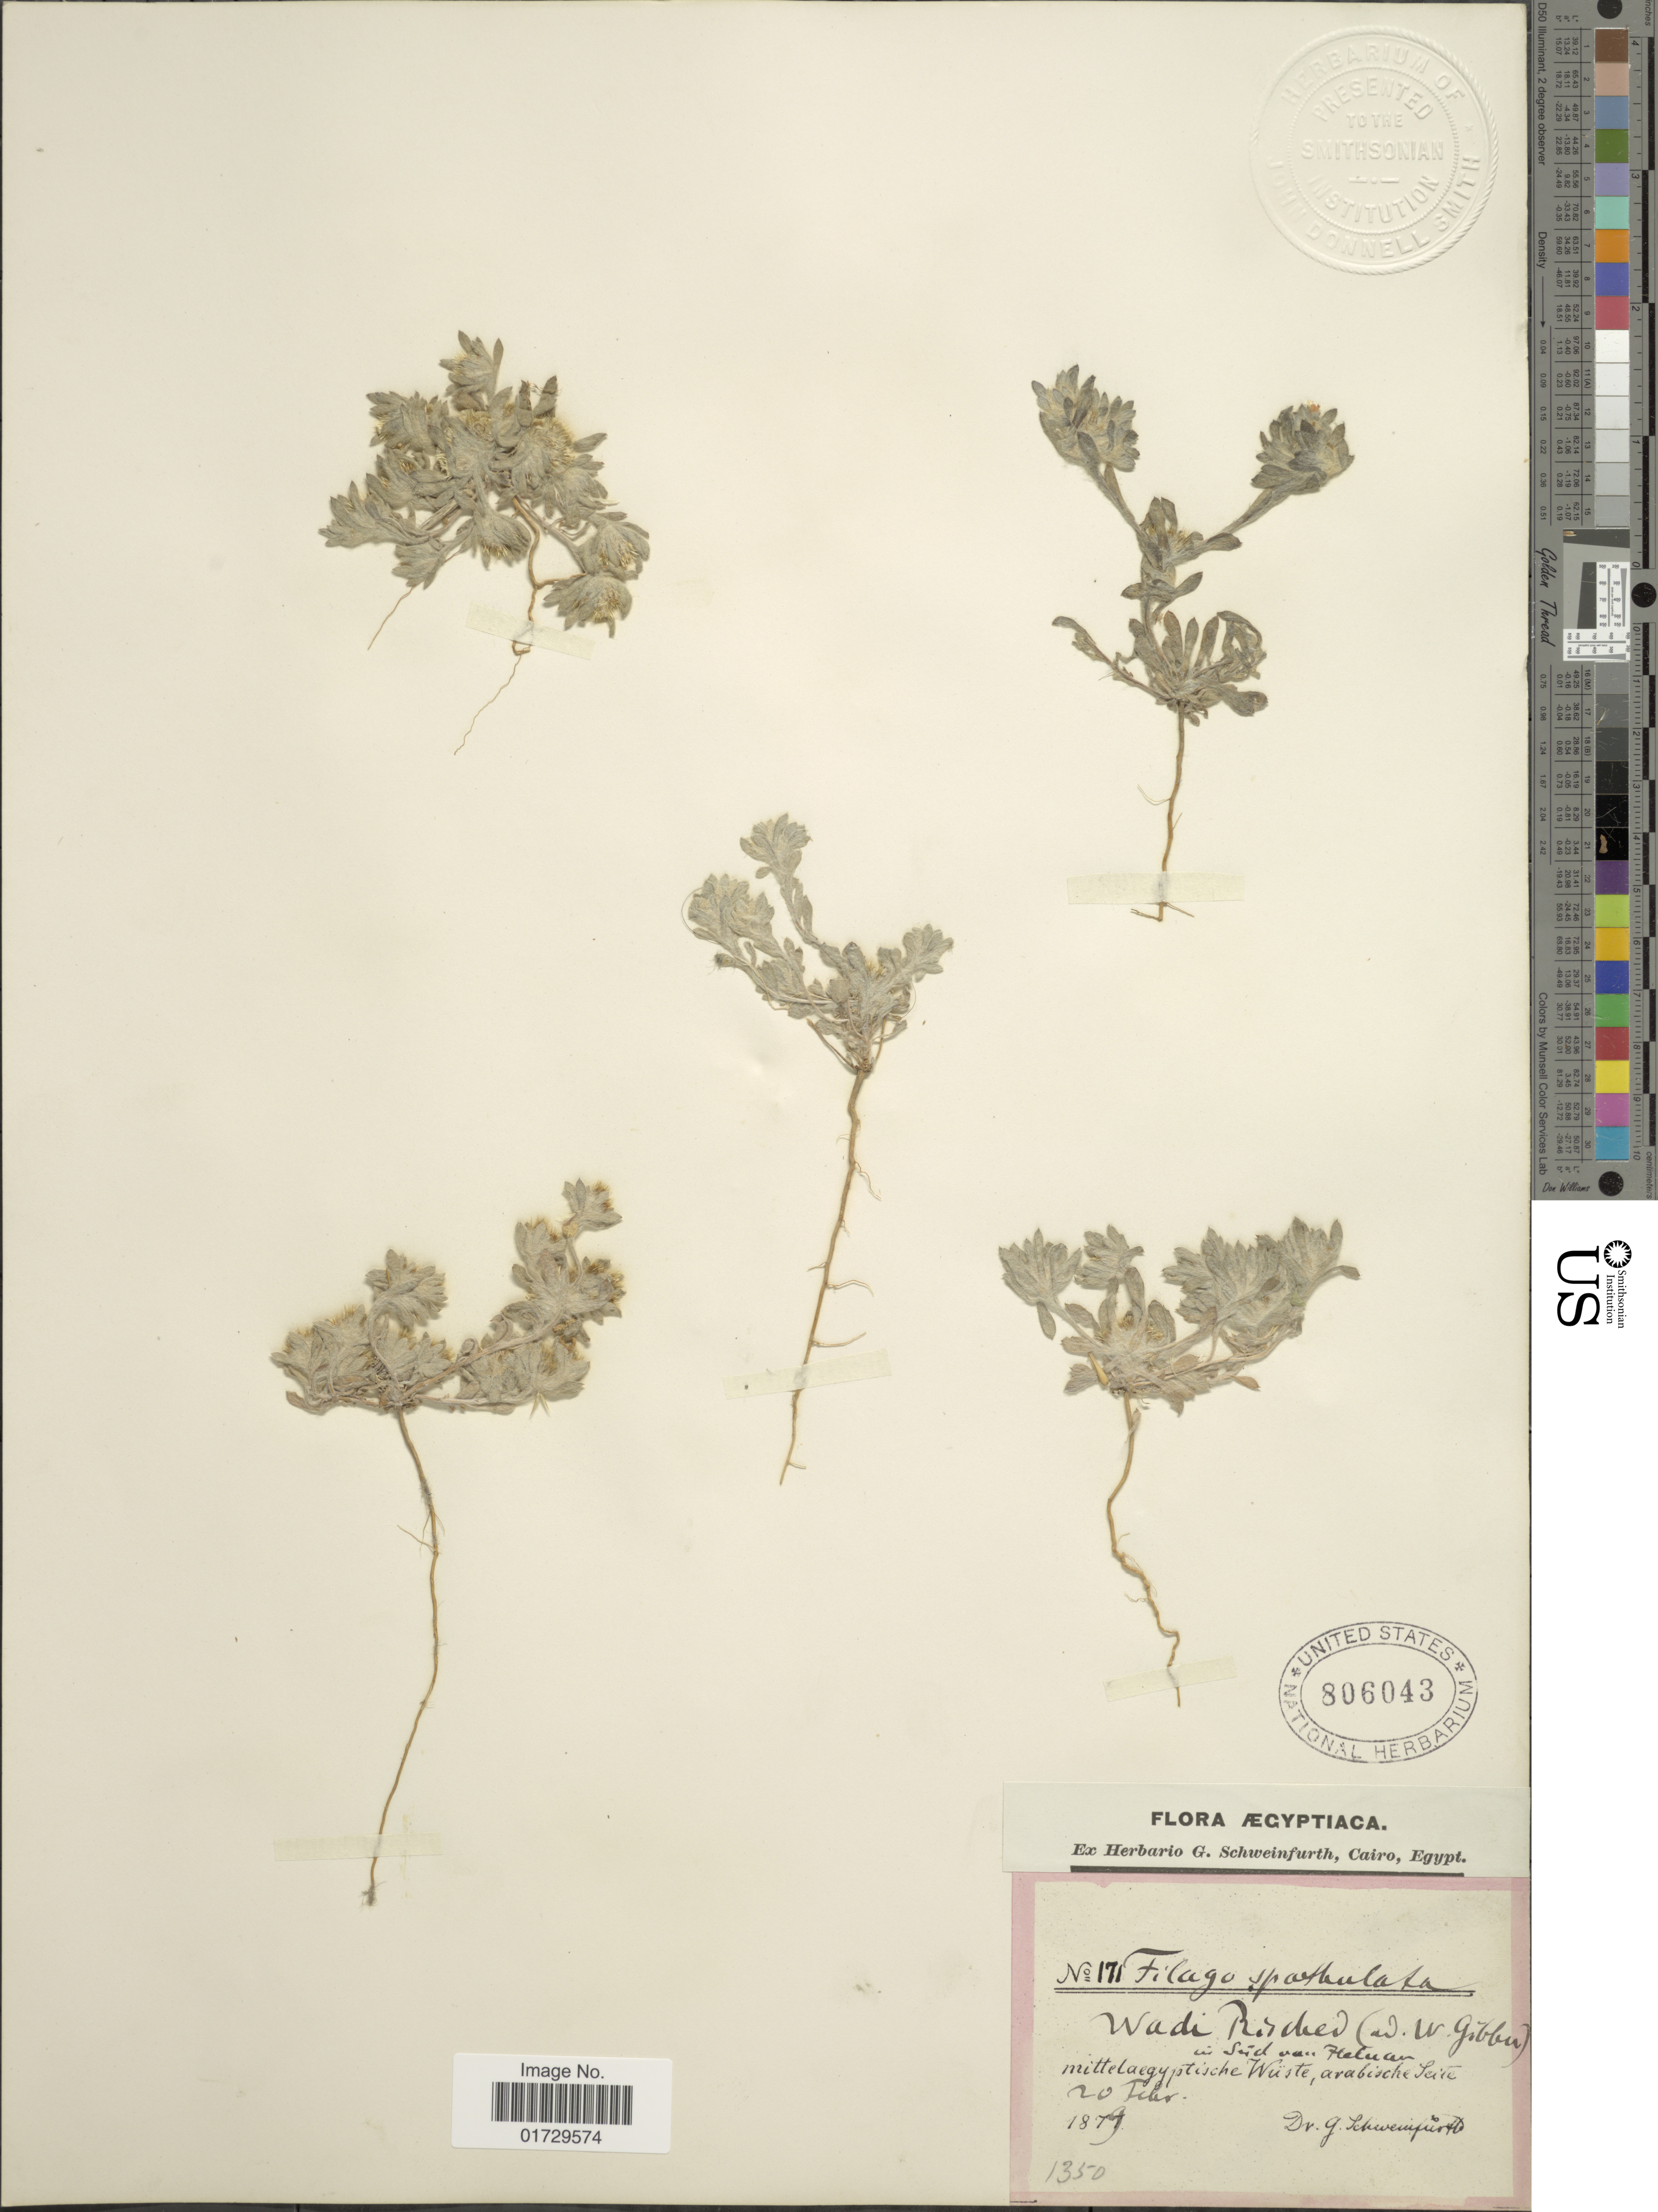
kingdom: Plantae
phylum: Tracheophyta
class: Magnoliopsida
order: Asterales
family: Asteraceae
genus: Filago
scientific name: Filago spathulata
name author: C. Presl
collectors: G. A. Schweinfurth (herbarium)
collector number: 171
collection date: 1879-02-20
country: Egypt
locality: Mittelaegyptische Wsute, arabische Seite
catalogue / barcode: US 806043